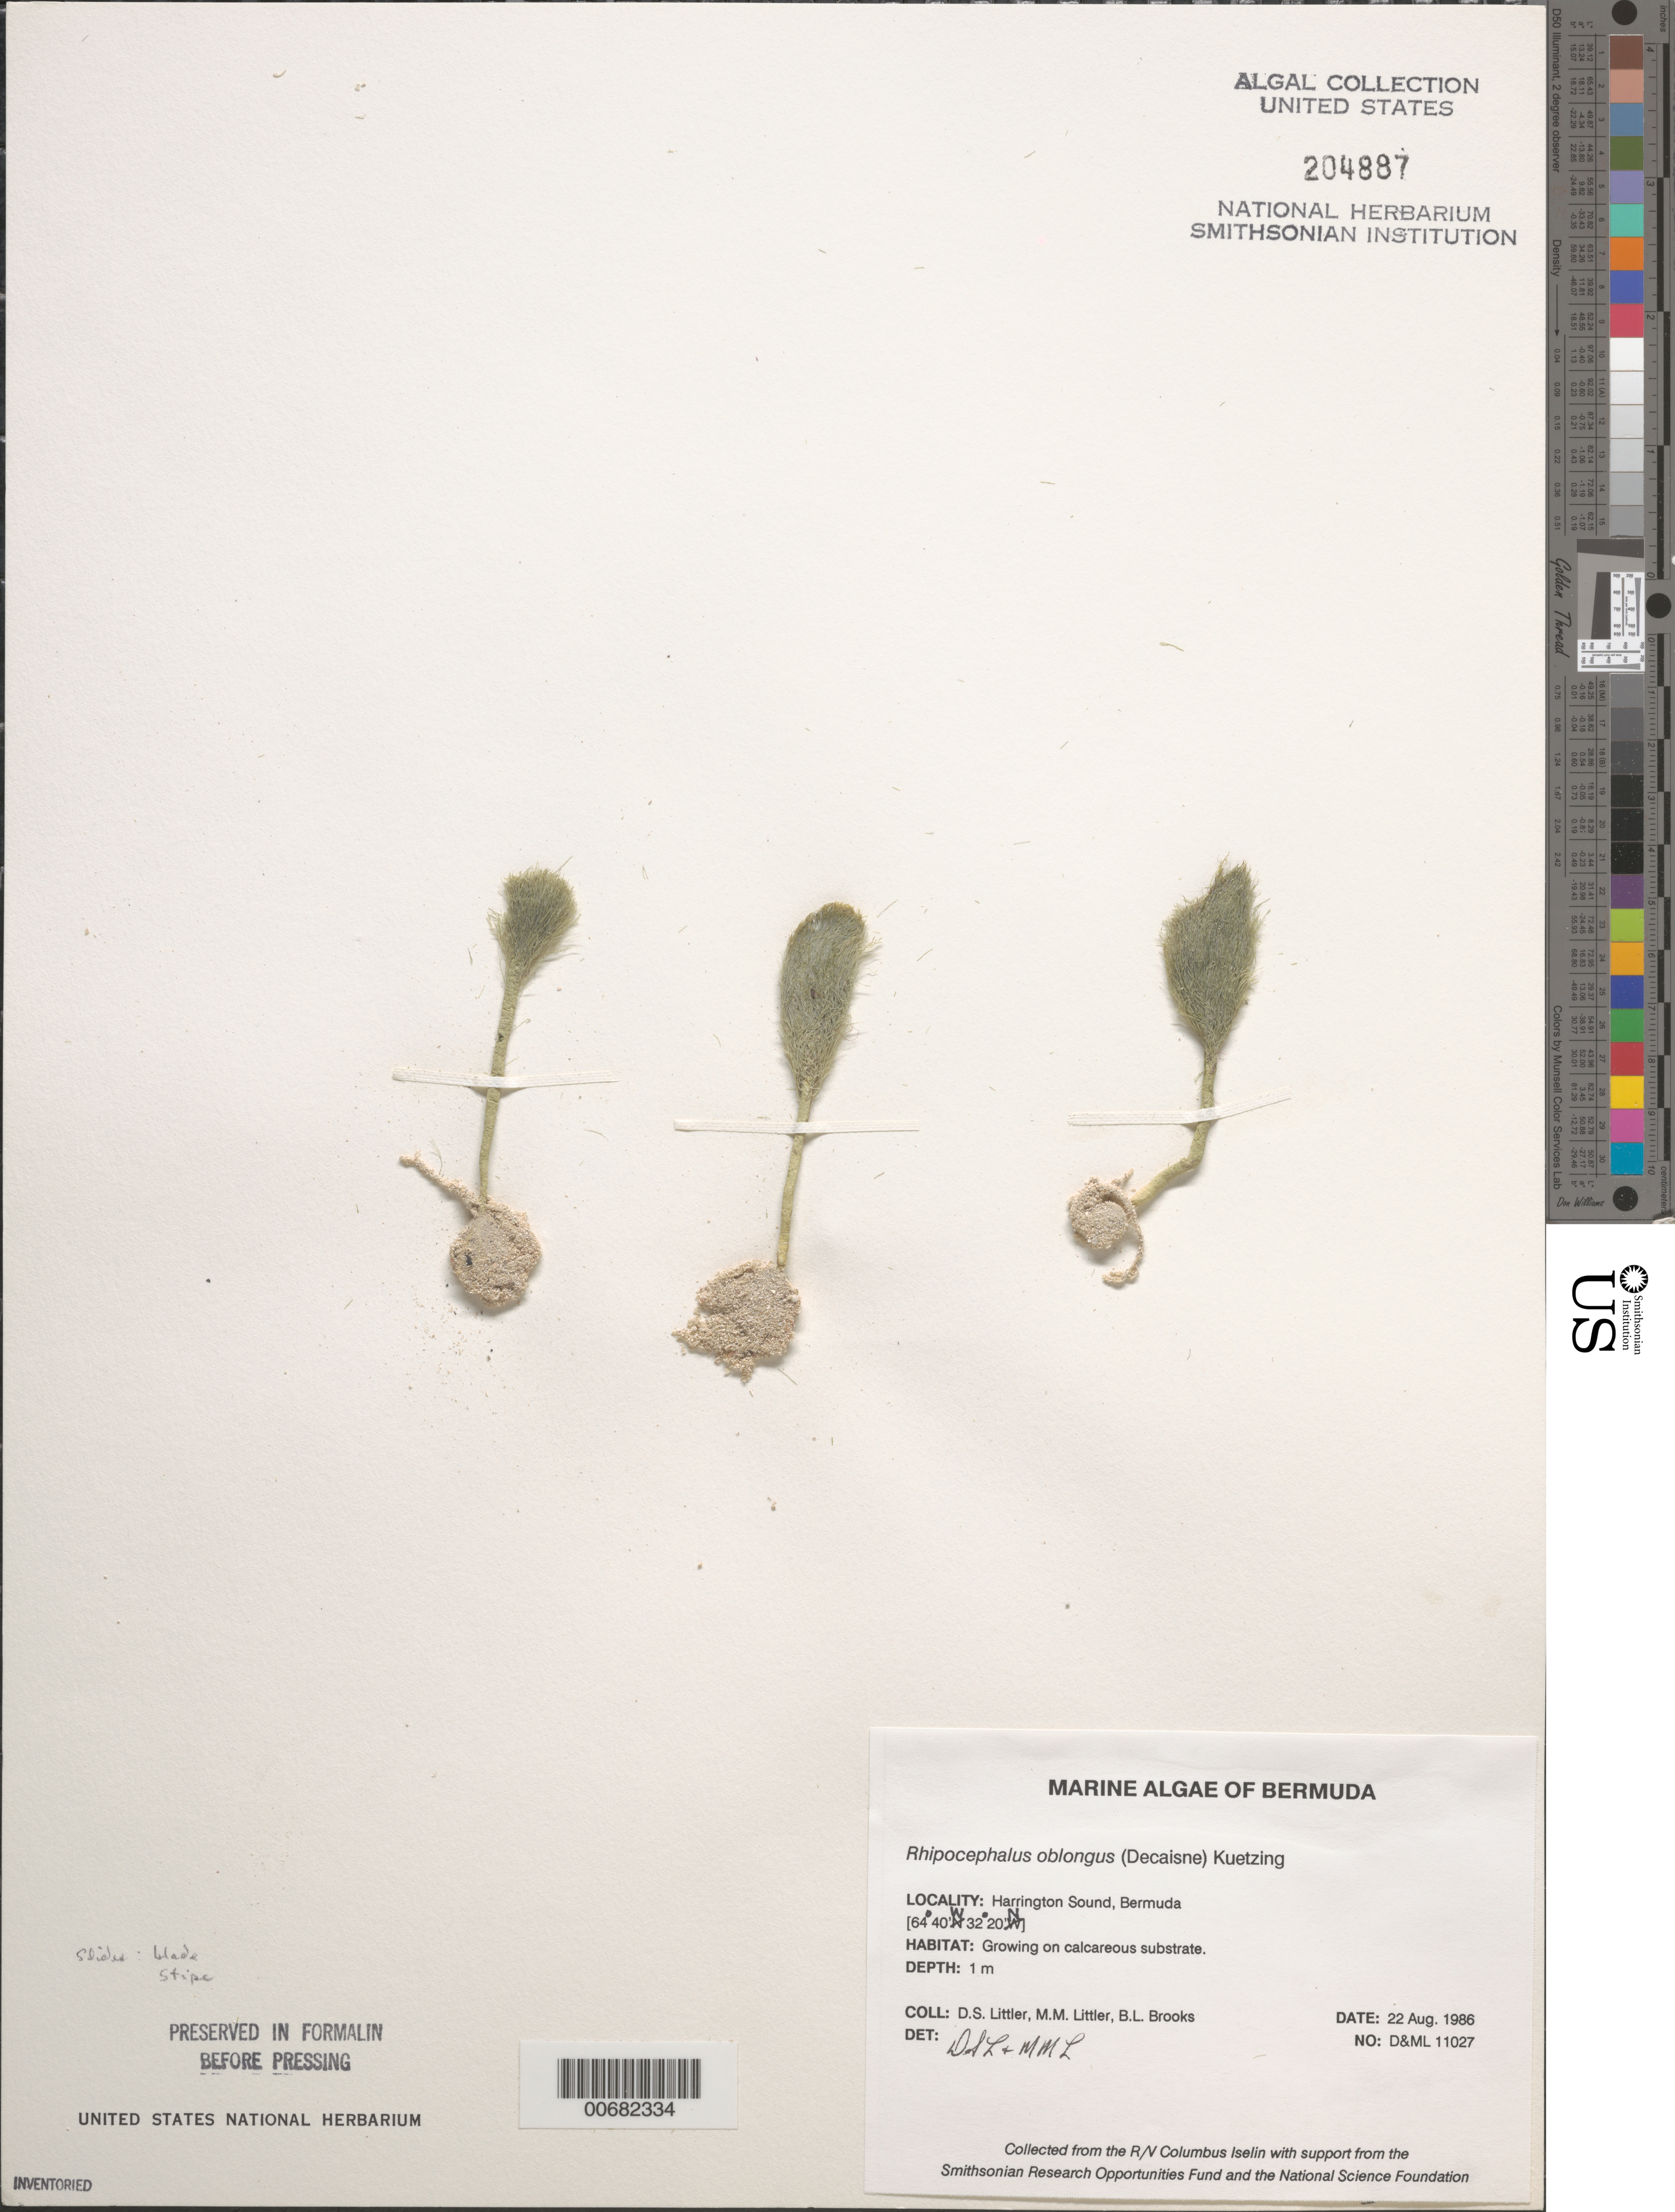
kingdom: Plantae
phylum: Chlorophyta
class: Ulvophyceae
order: Bryopsidales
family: Udoteaceae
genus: Rhipocephalus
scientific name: Rhipocephalus oblongus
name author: (Decne.) Kütz.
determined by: Littler, D. S.; Littler, M. M.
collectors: D. S. Littler, M. M. Littler & B. Brooks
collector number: D&ML 11027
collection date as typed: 22 Aug 1986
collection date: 1986-08-22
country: Bermuda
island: Bermuda Island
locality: Harrington Sound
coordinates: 32 20' N, 64 40' W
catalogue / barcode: US 204887